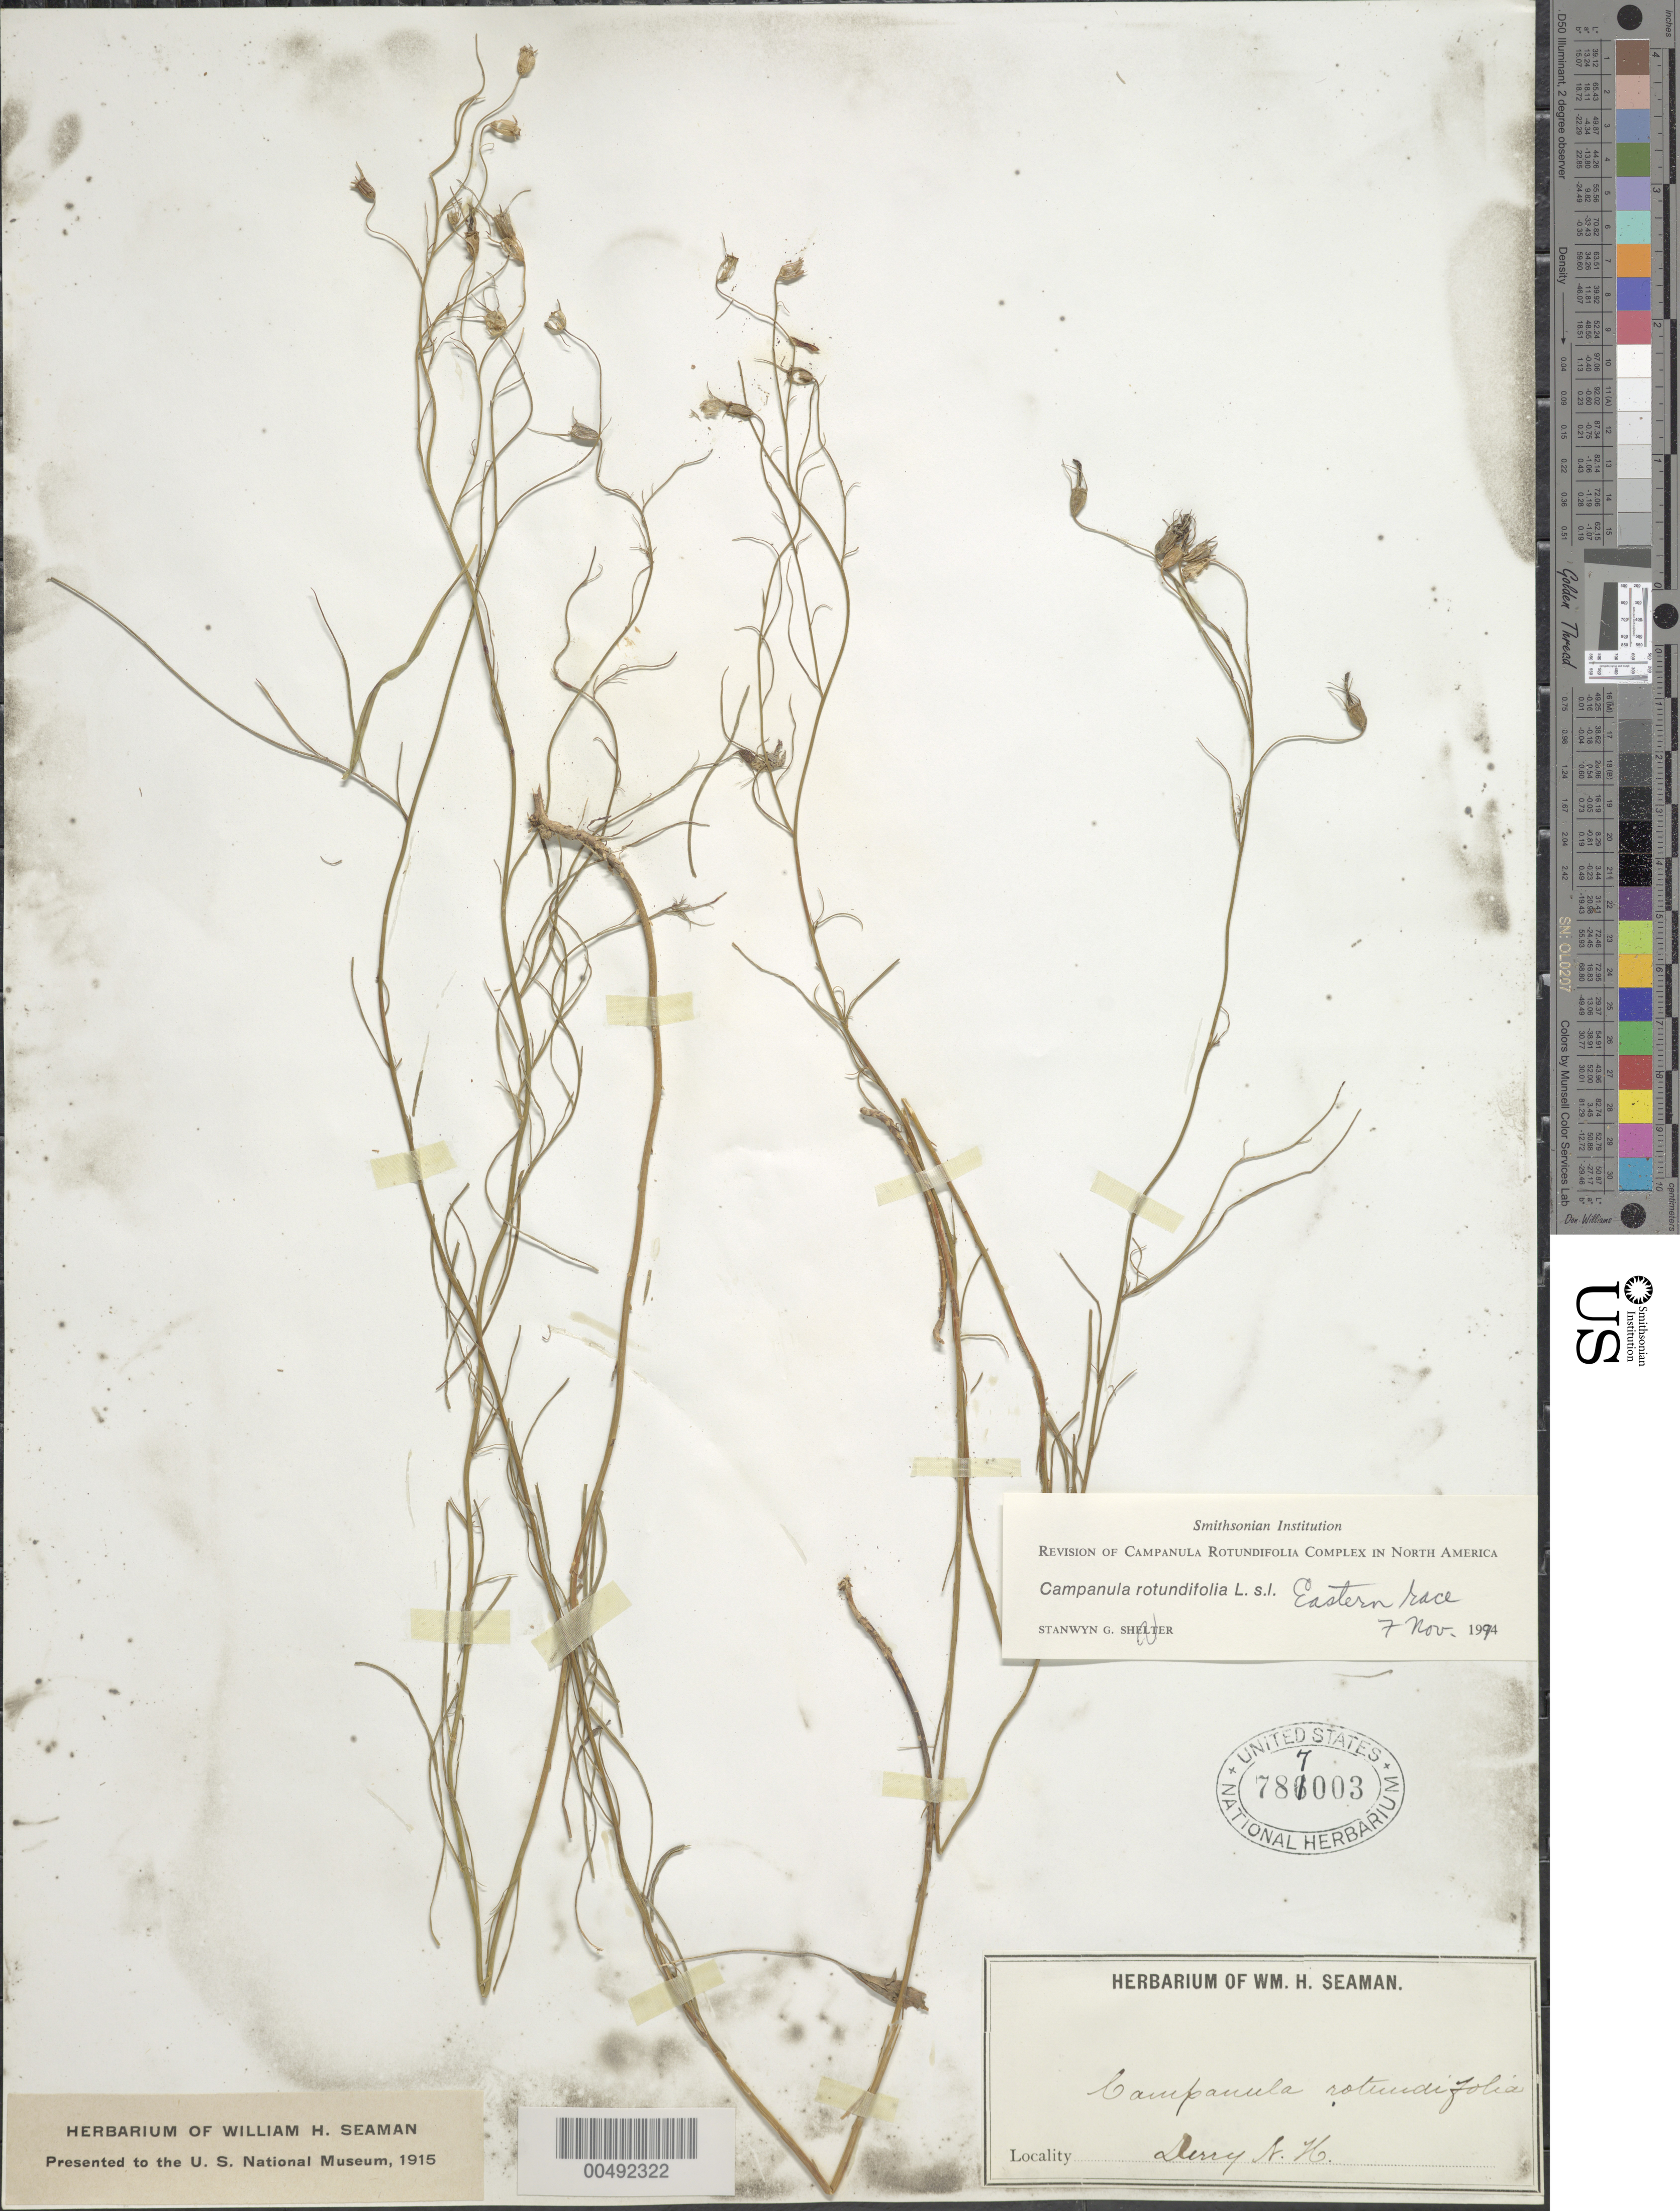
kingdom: Plantae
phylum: Tracheophyta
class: Magnoliopsida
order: Asterales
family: Campanulaceae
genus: Campanula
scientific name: Campanula rotundifolia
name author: L.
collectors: W. Seaman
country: United States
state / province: New Hampshire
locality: Derry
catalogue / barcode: US 787003